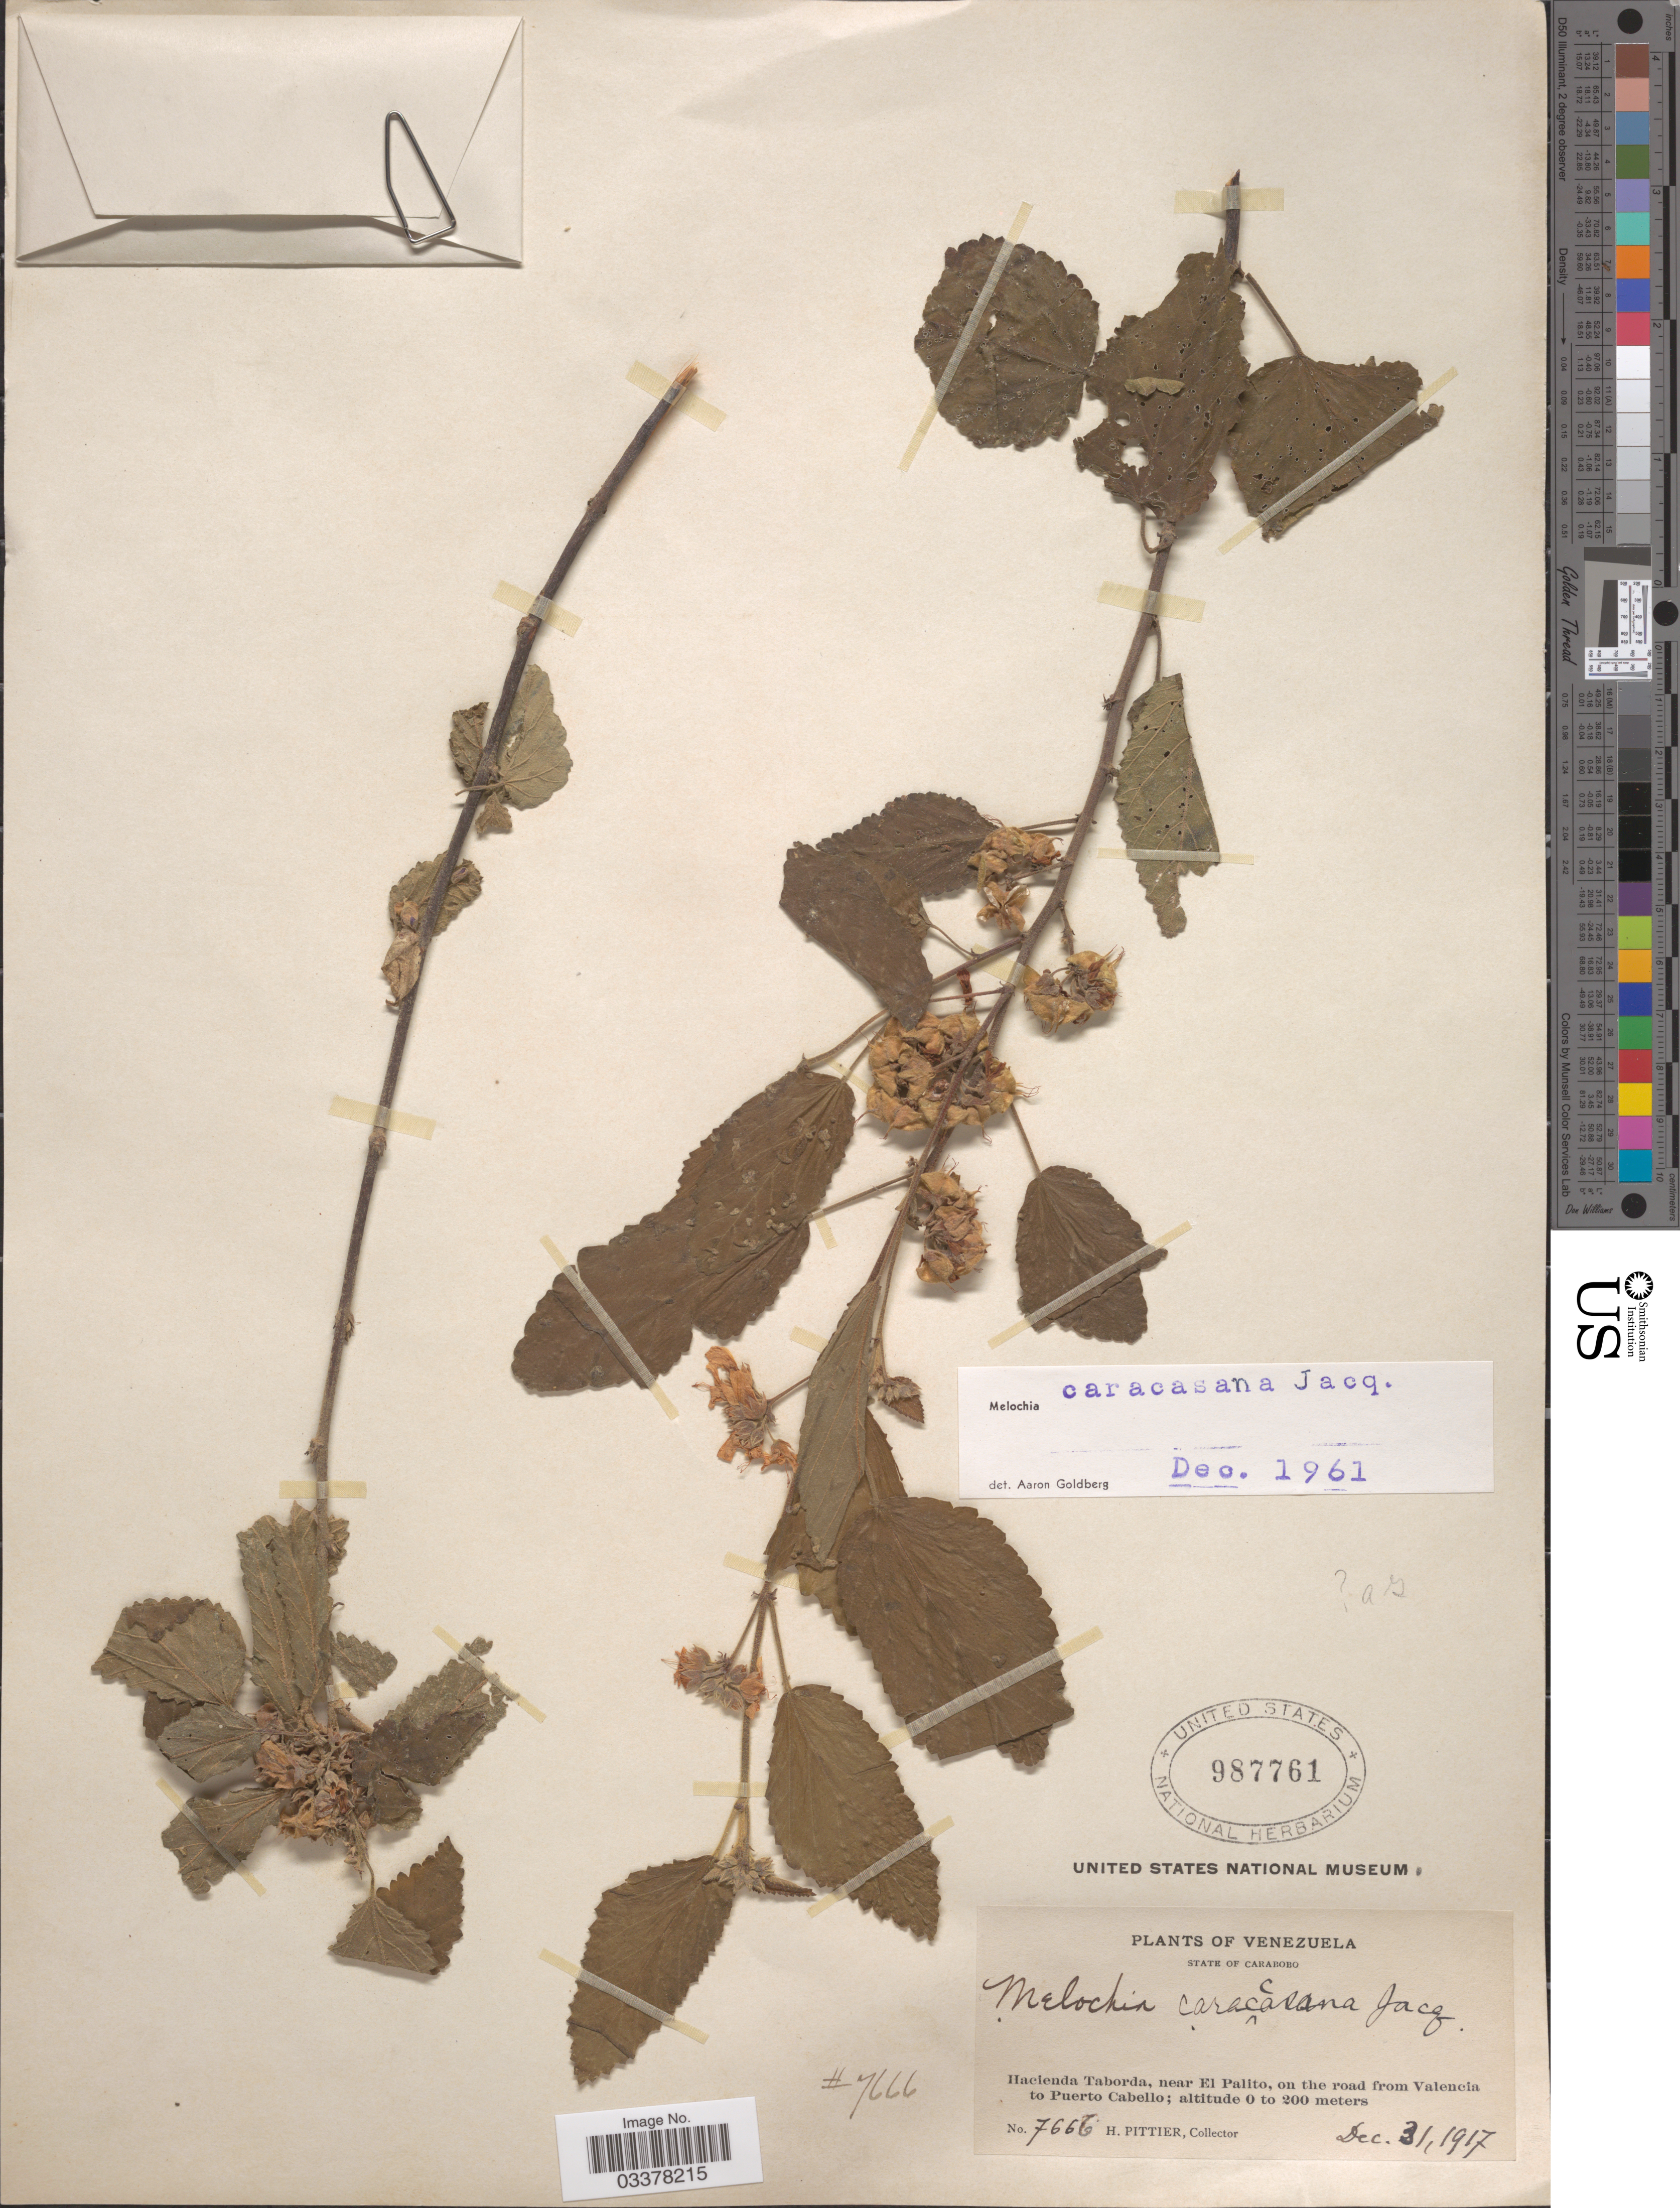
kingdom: Plantae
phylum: Tracheophyta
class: Magnoliopsida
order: Malvales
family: Malvaceae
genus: Melochia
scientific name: Melochia caracasana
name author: Jacq.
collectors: H. F. Pittier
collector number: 7666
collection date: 1917-12-31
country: Venezuela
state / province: Carabobo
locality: Hacienda Taborda, near El Palito, on the road from Valencia to Puerto Cabello.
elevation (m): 0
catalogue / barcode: US 987761